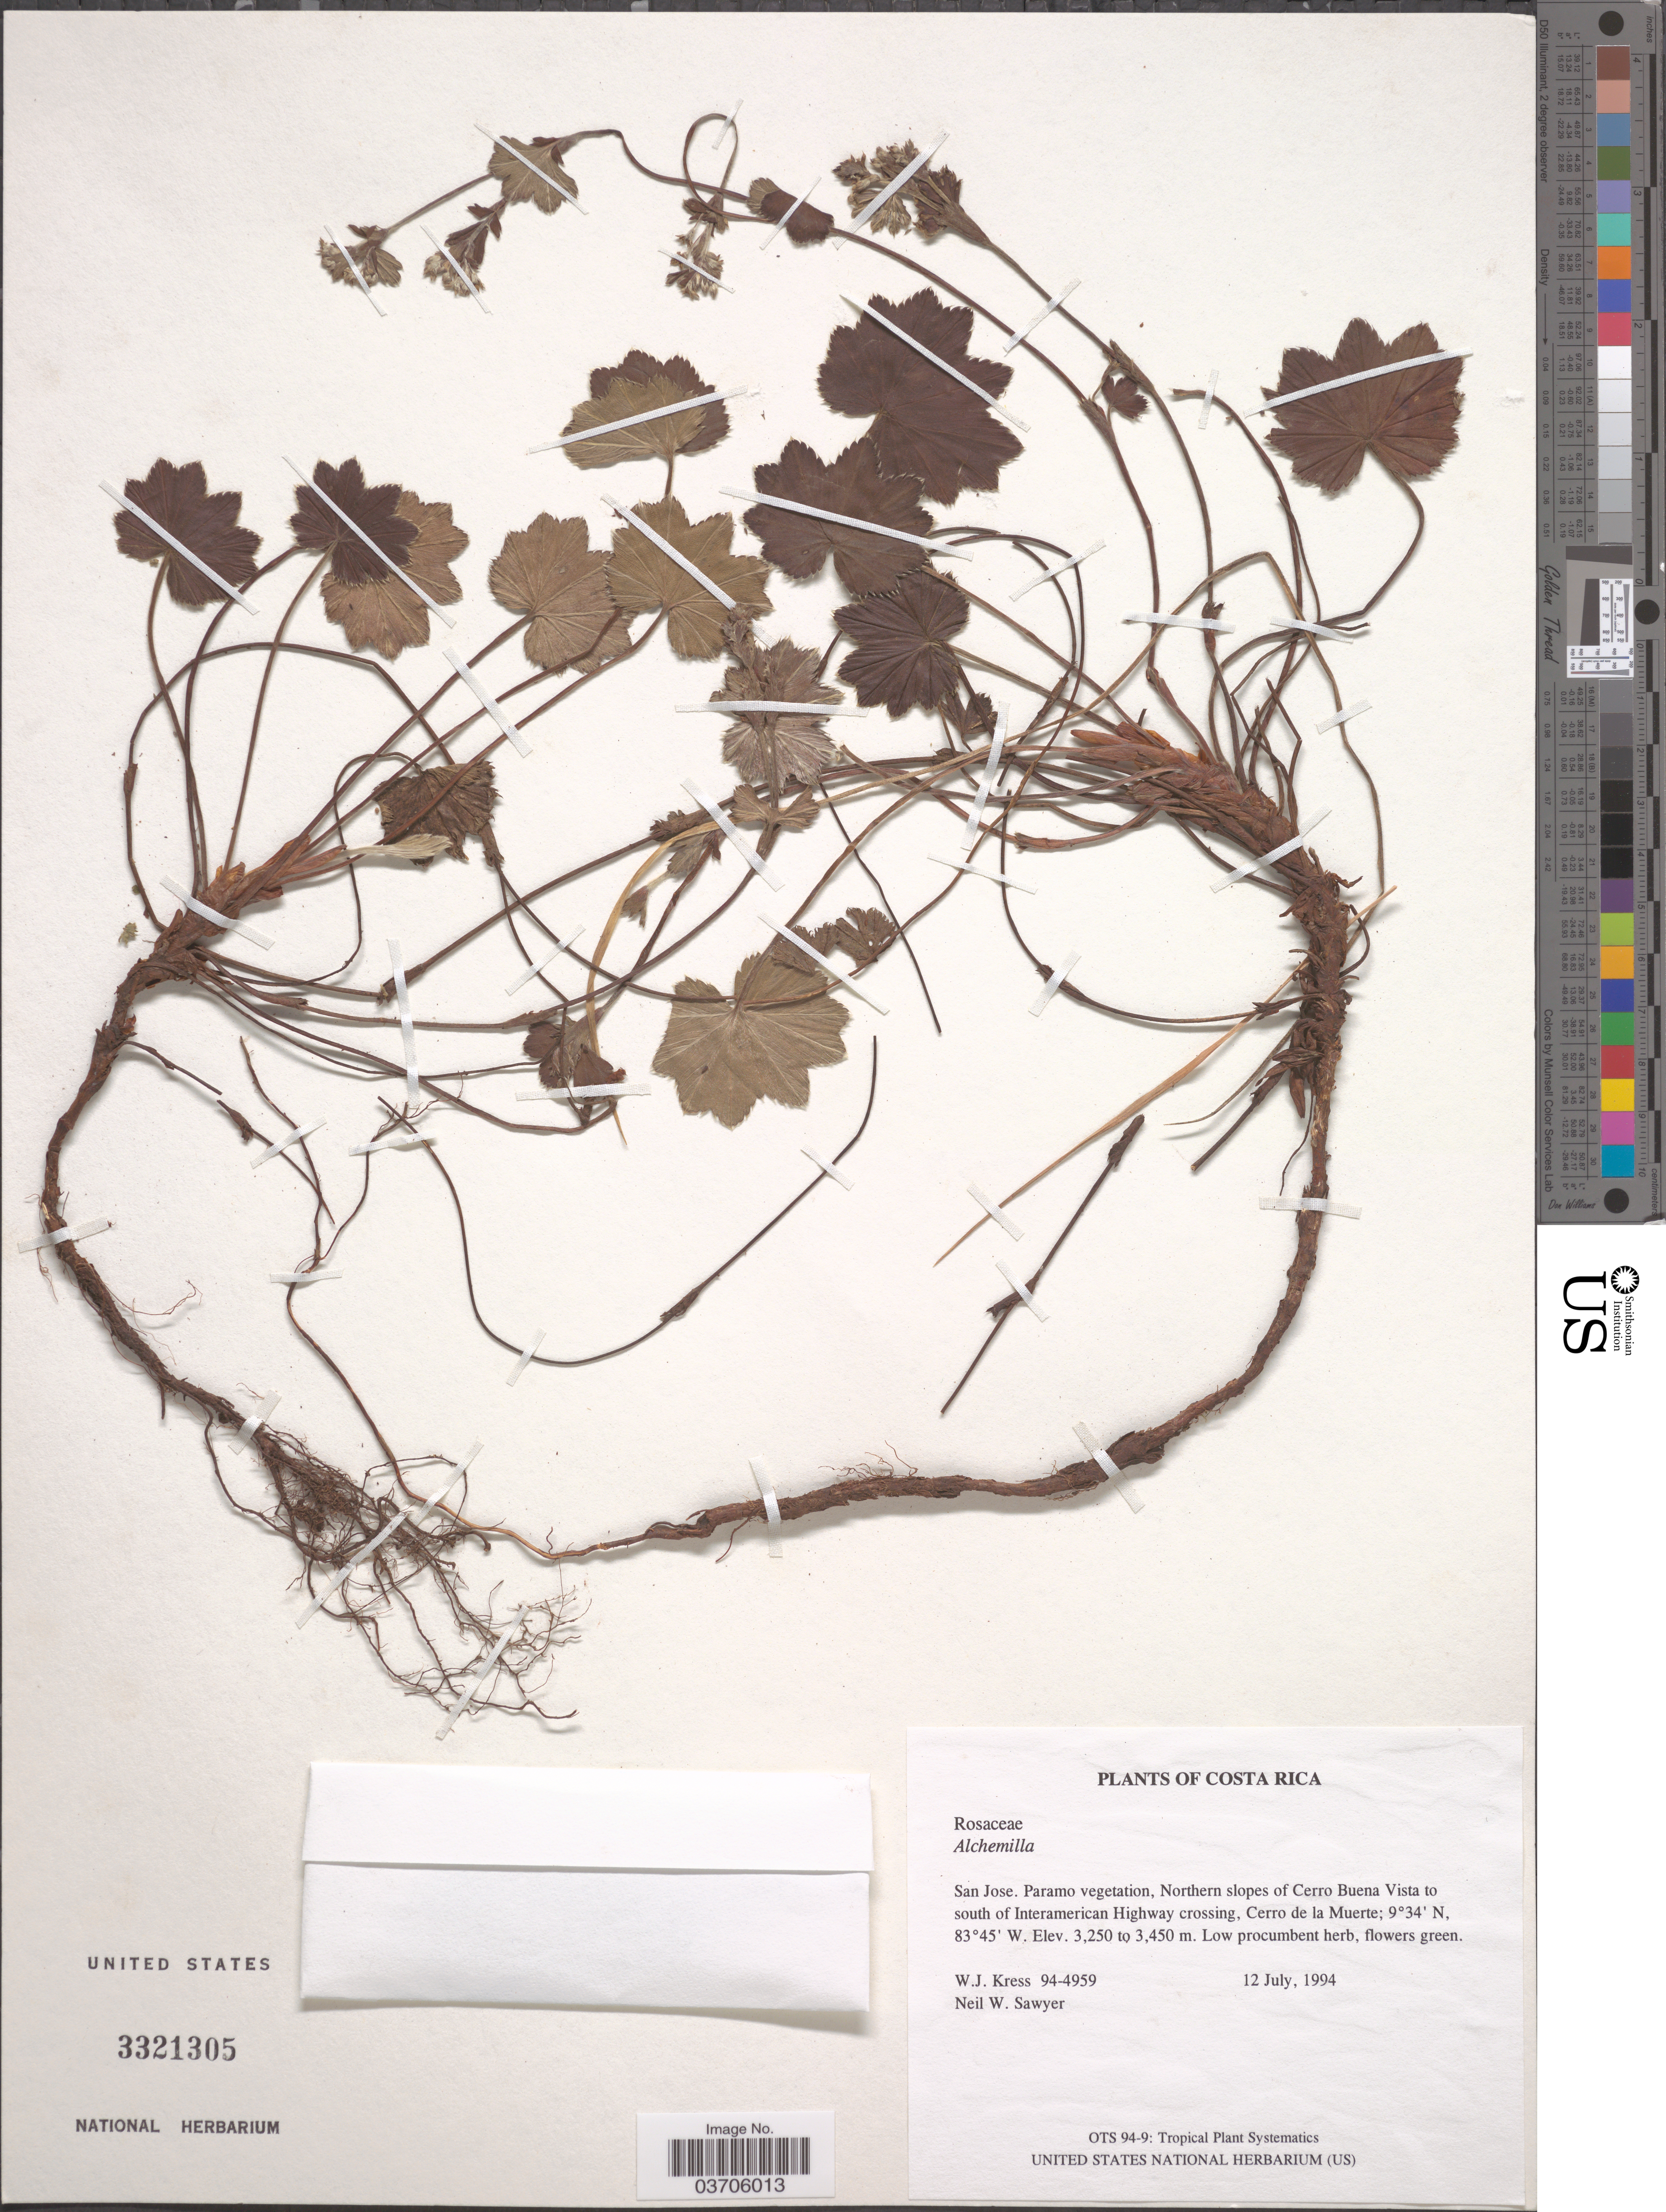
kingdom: Plantae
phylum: Tracheophyta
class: Magnoliopsida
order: Rosales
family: Rosaceae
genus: Lachemilla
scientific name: Lachemilla sp.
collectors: W. J. Kress & N. W. Sawyer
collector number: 94-4959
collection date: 1994-07-12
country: Costa Rica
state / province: San José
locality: Northern slopes of Cerro Buena Vista to south of Interamerican Highway crossing. Cerro de la Muerte.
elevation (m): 3250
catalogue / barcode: US 3321305